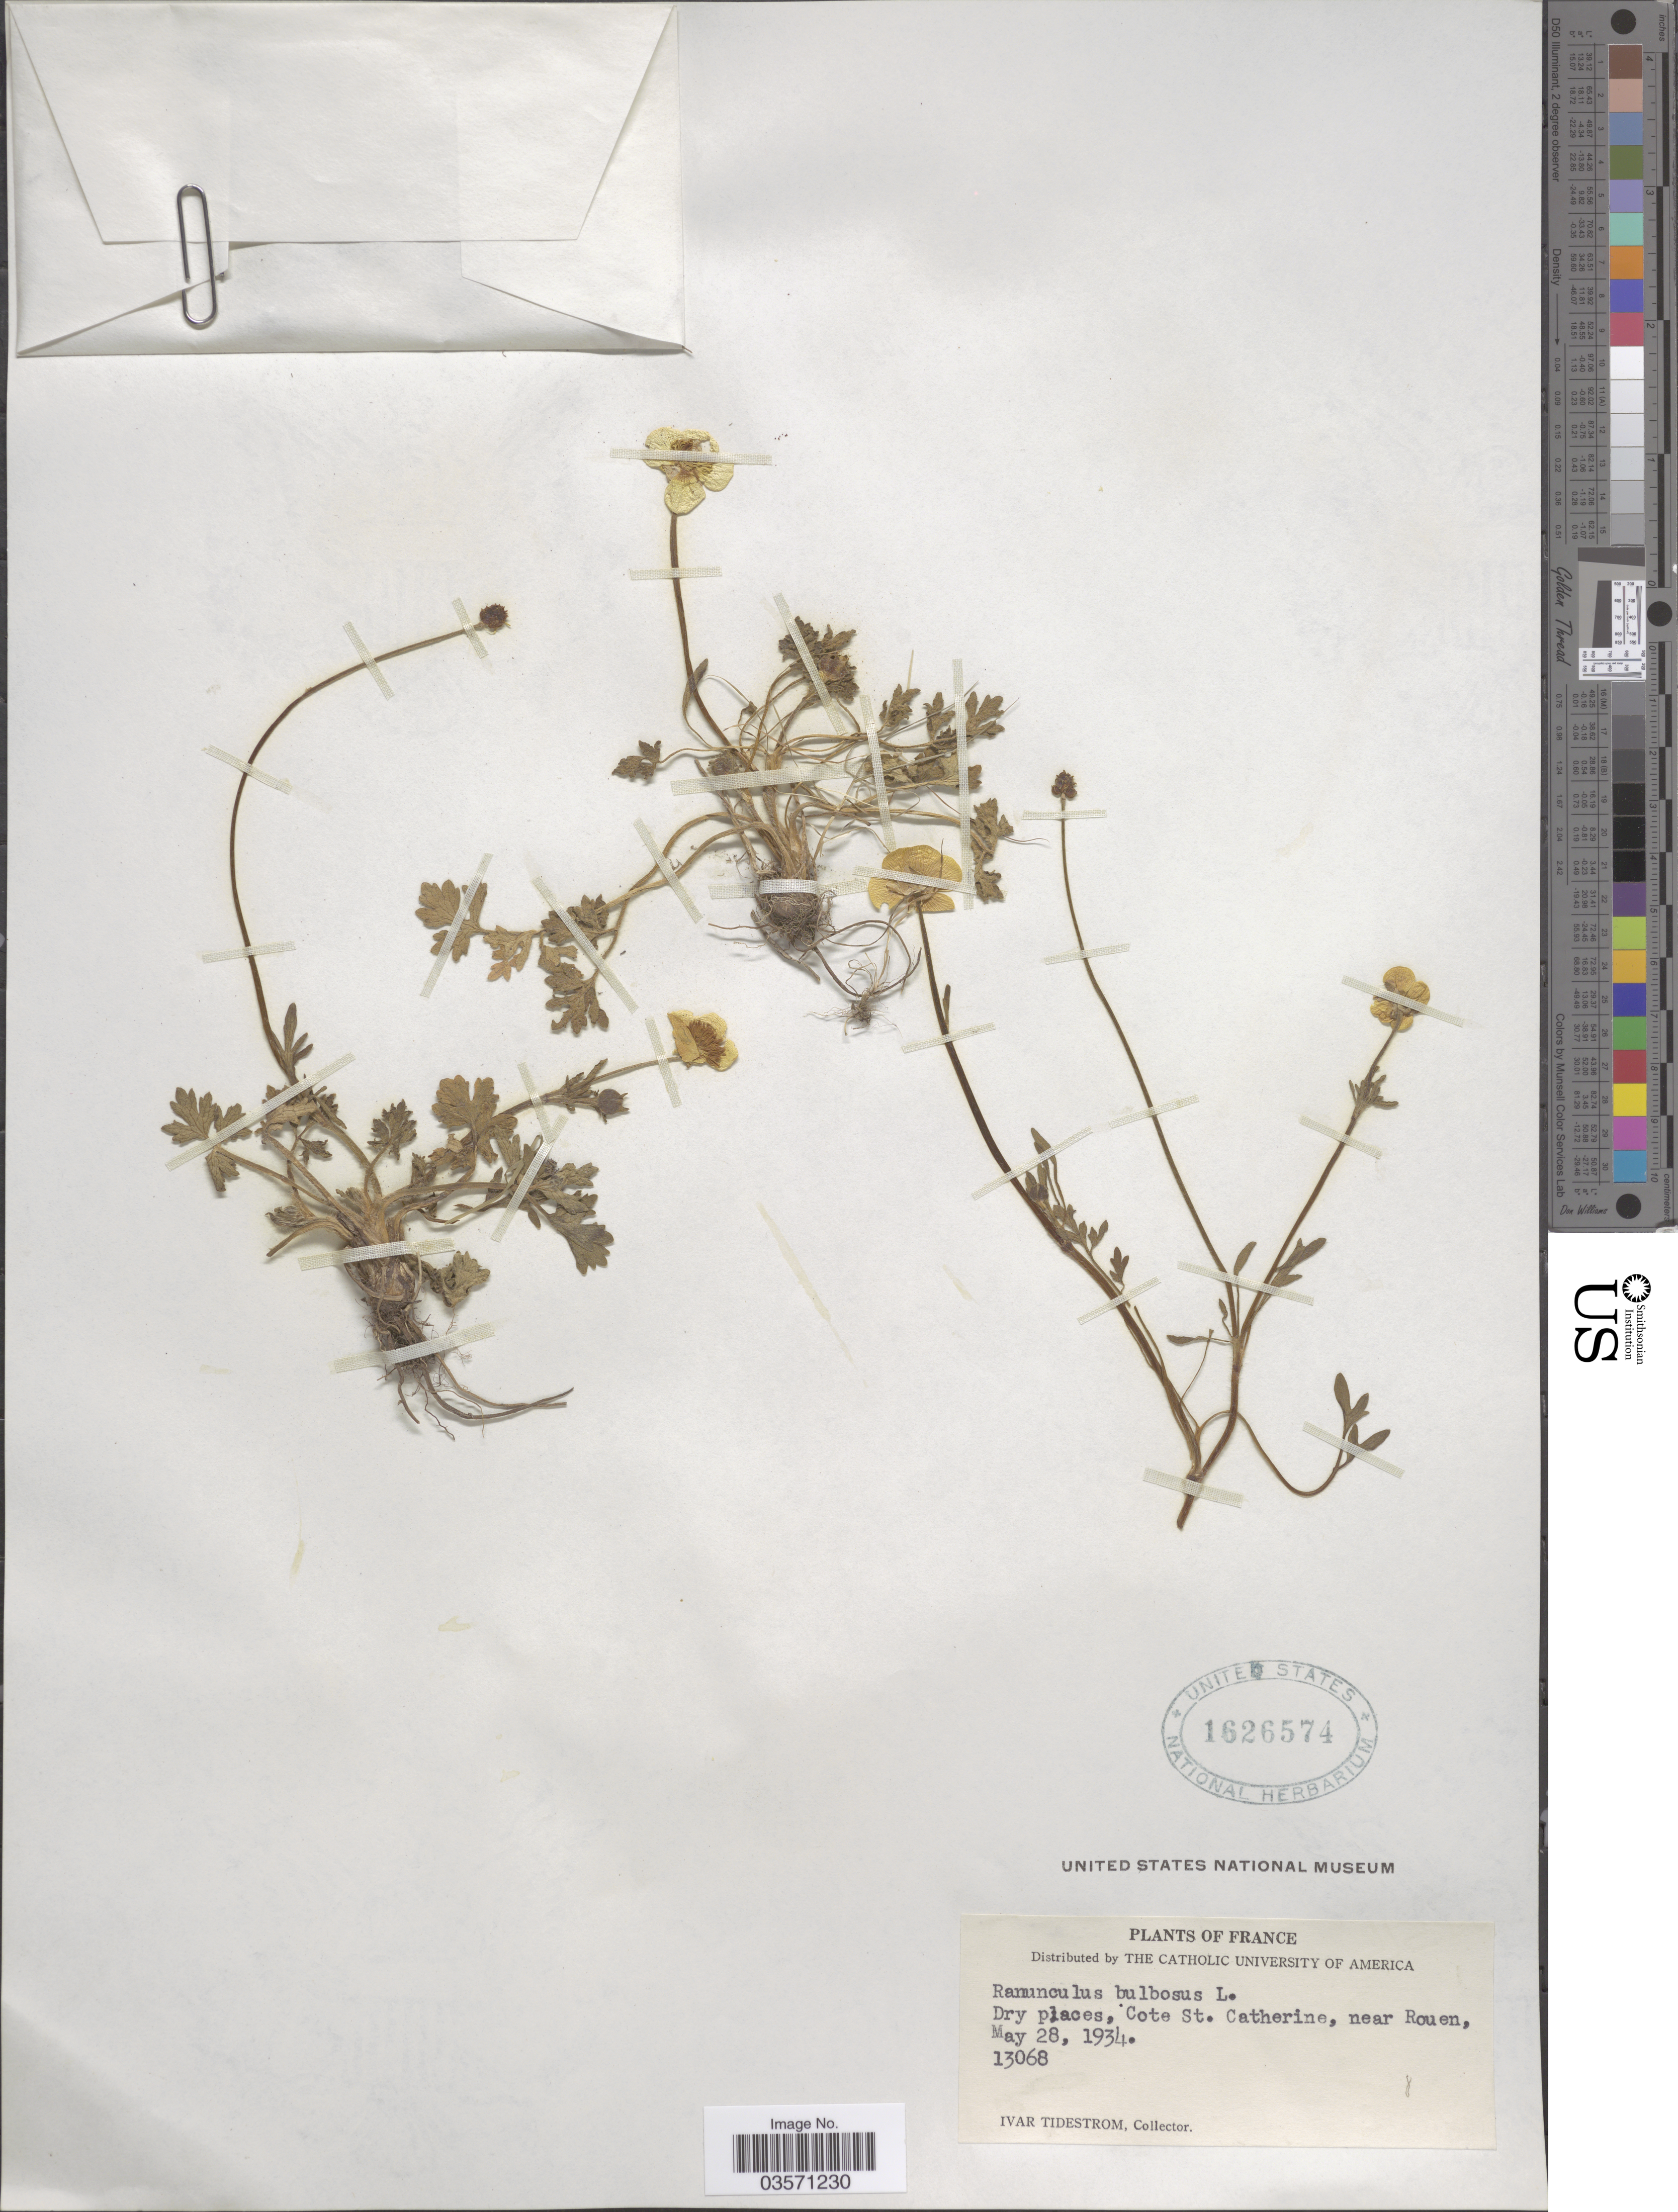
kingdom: Plantae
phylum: Tracheophyta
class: Magnoliopsida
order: Ranunculales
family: Ranunculaceae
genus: Ranunculus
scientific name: Ranunculus bulbosus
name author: L.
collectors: I. F. Tidestrom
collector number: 13068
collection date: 1934-05-28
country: France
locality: Cote St. Catherine, near Rouen.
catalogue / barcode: US 1626574